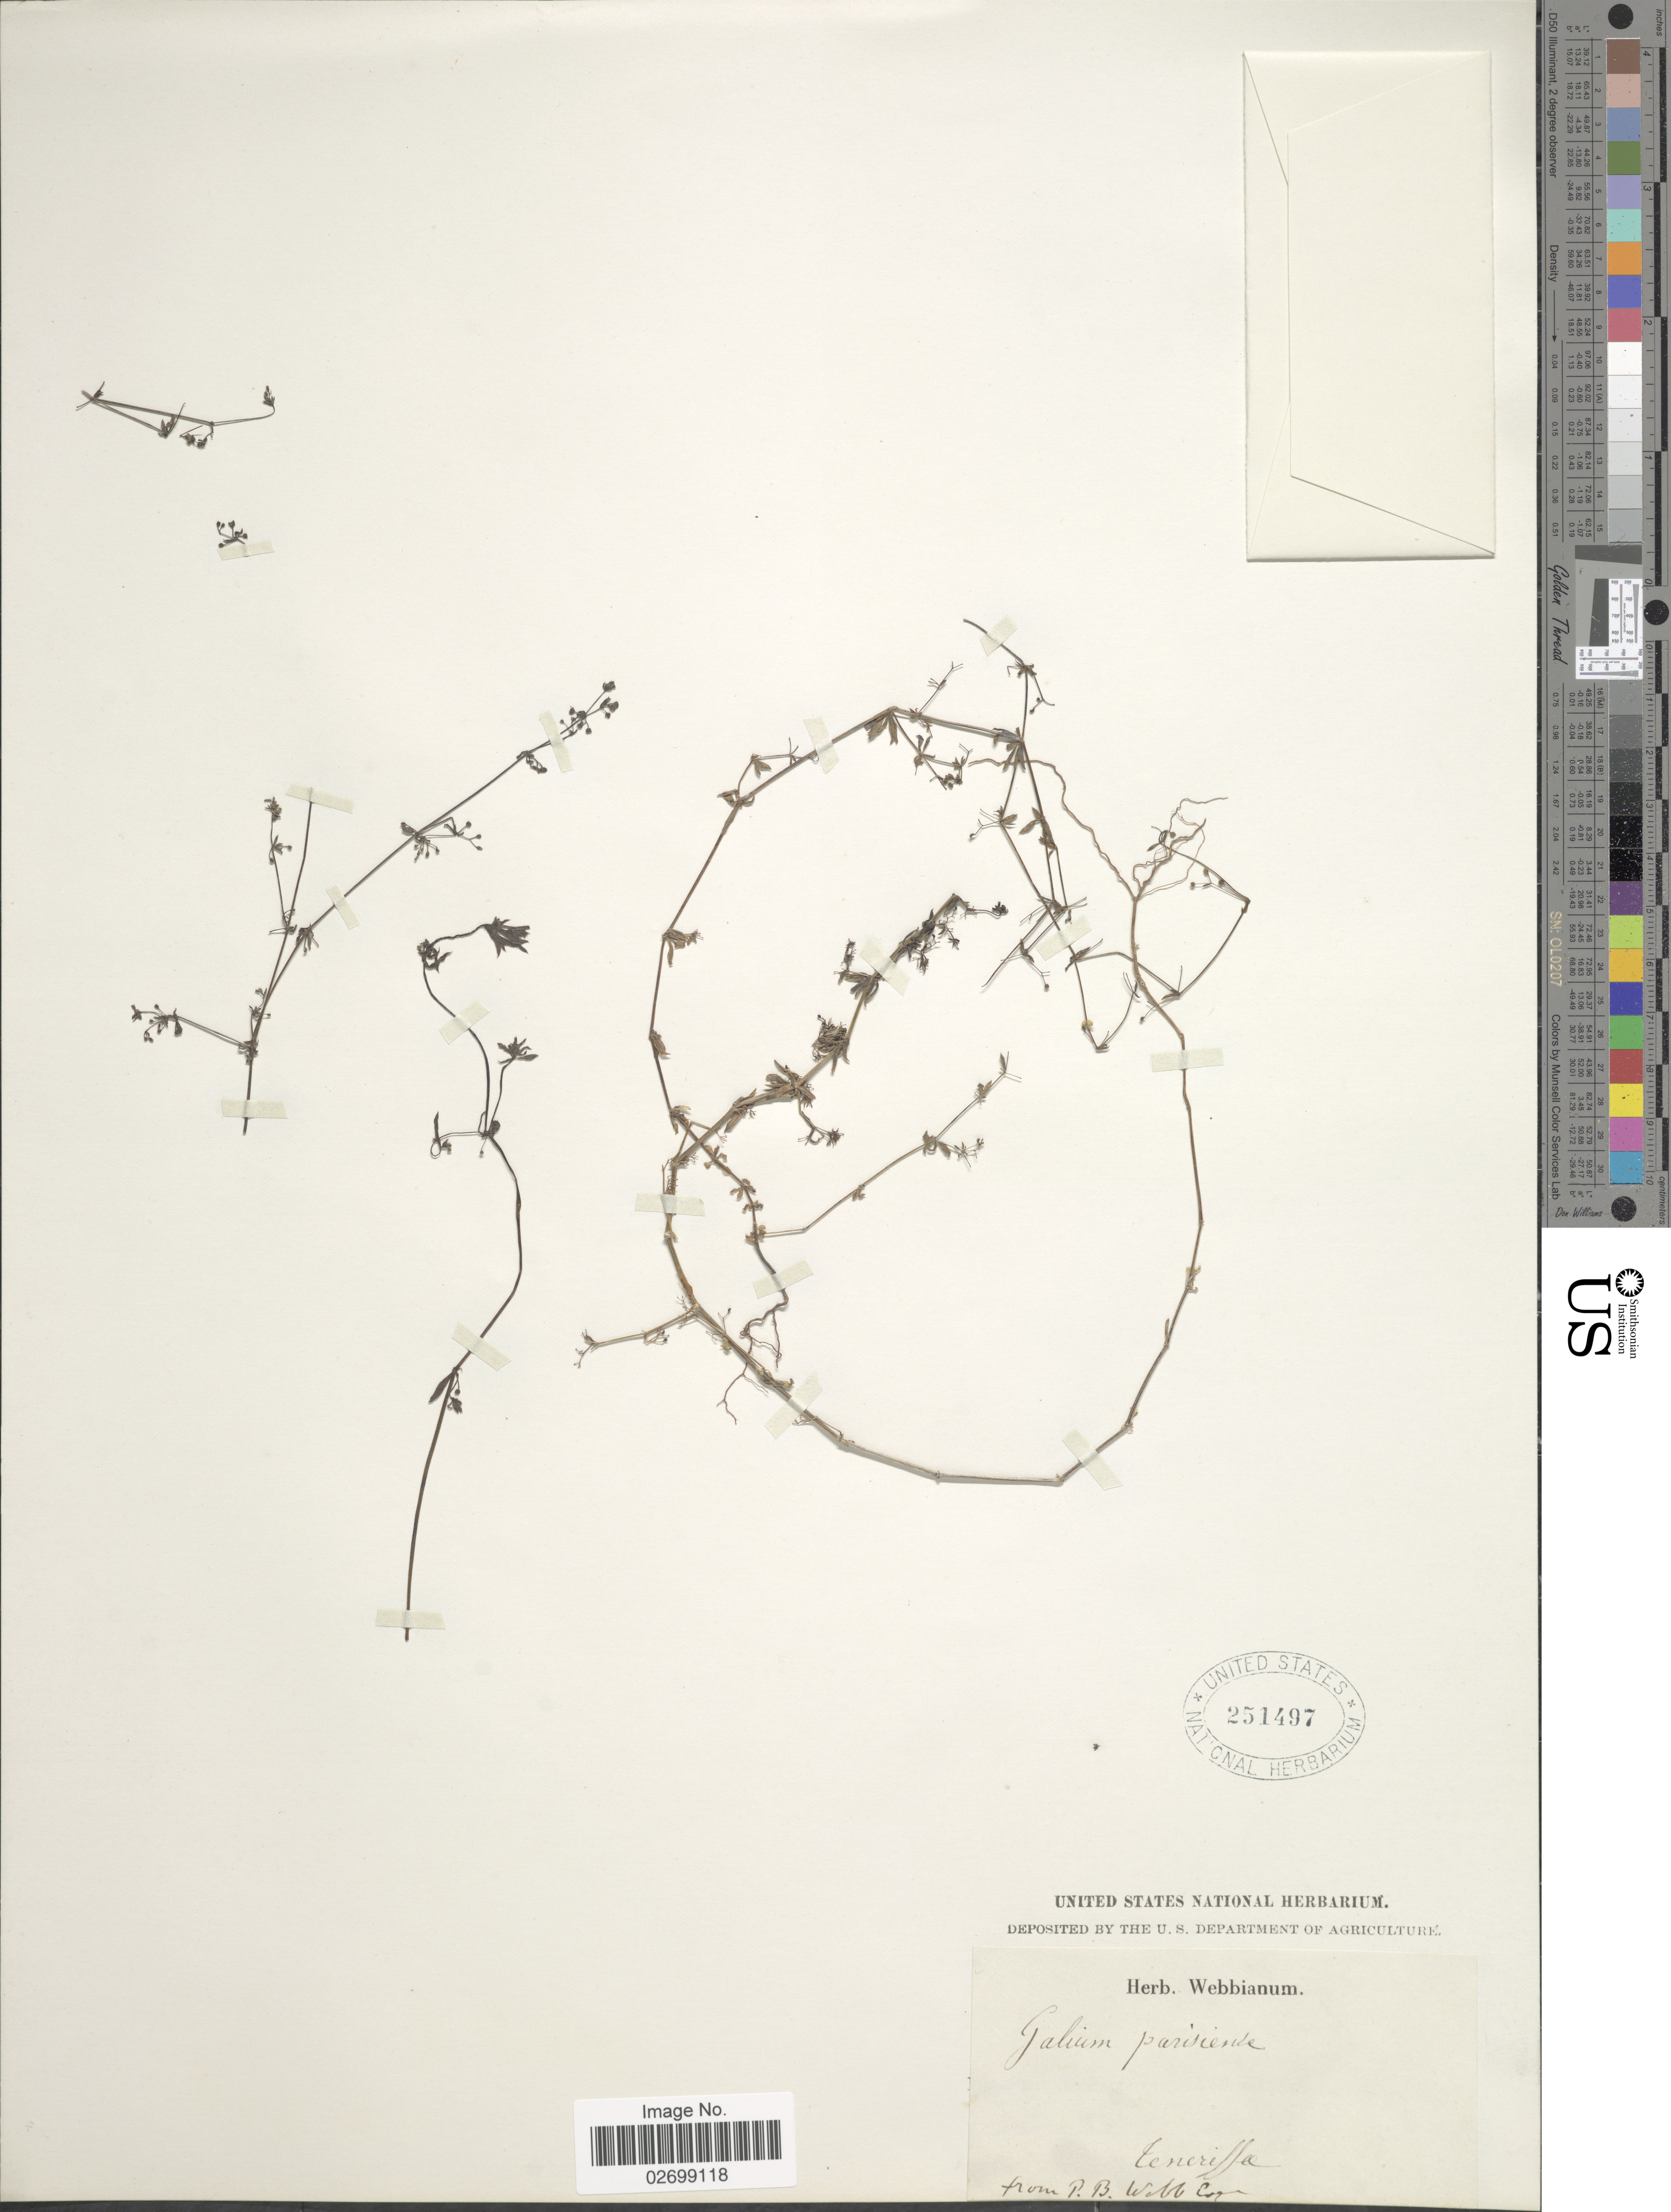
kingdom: Plantae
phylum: Tracheophyta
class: Magnoliopsida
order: Gentianales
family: Rubiaceae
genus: Galium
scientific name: Galium parisiense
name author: L.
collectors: Ex herb. Webbianum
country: Spain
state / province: Canarias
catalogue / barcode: US 251497